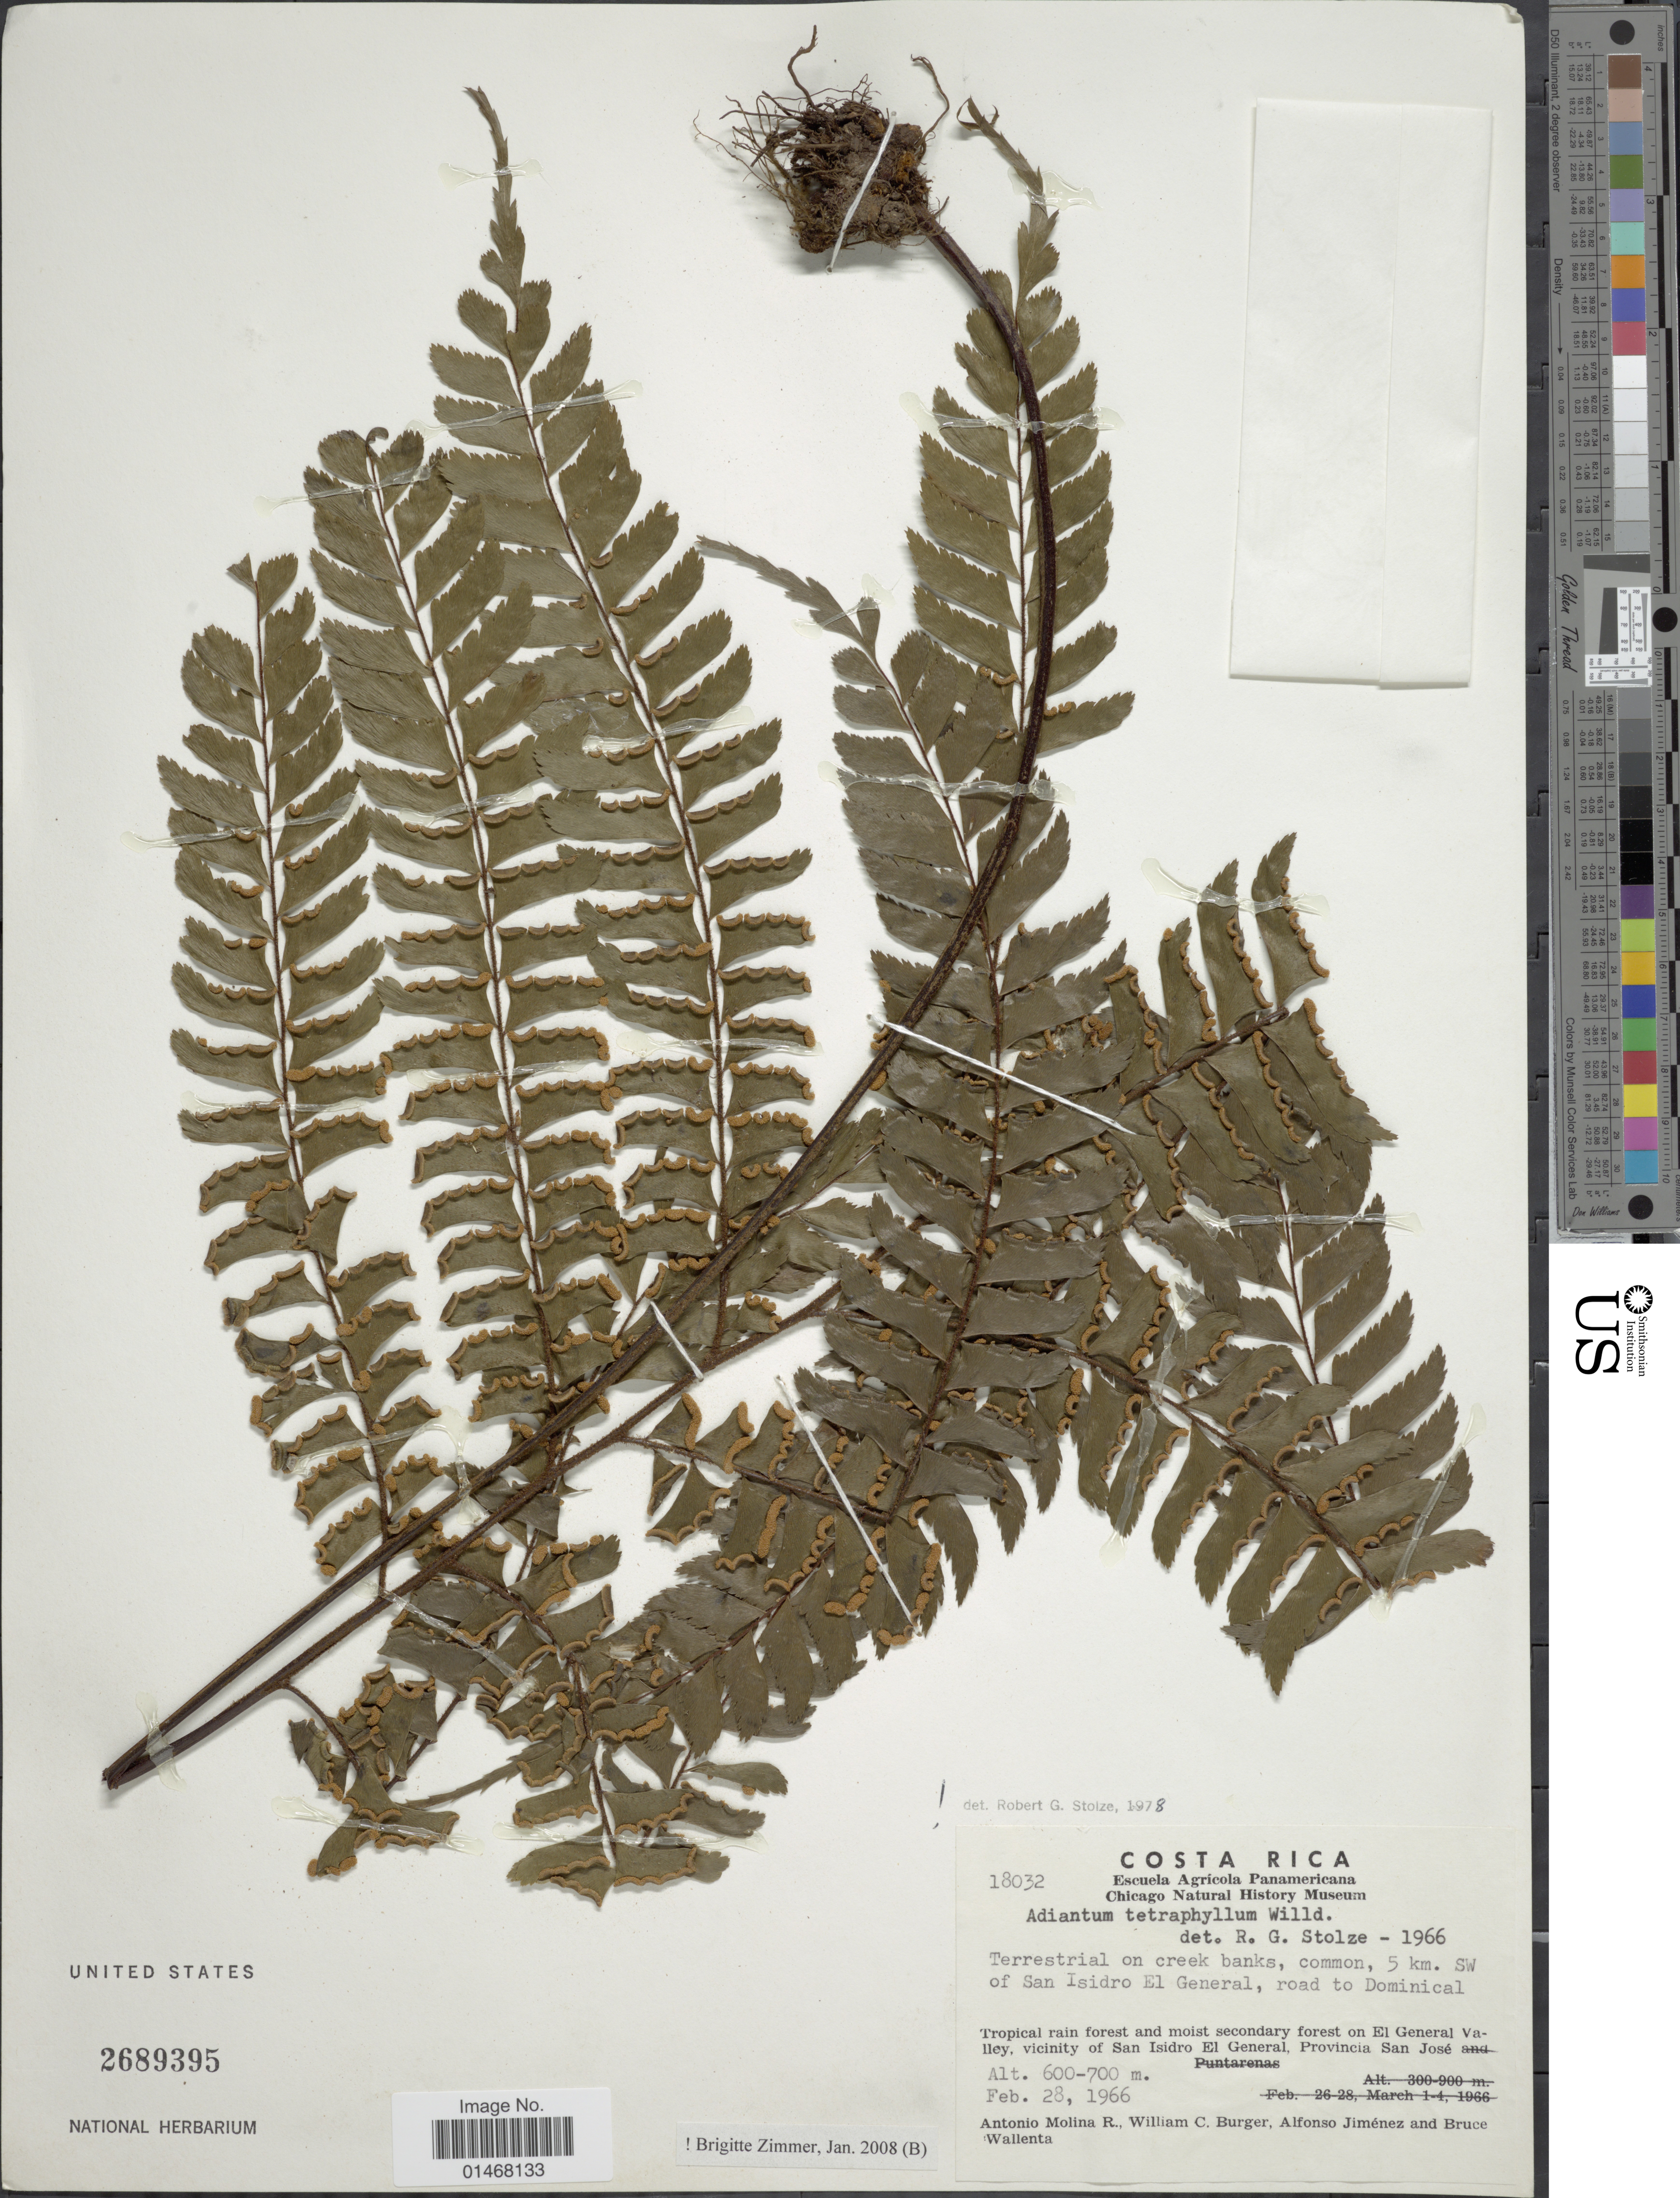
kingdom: Plantae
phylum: Tracheophyta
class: Polypodiopsida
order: Polypodiales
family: Pteridaceae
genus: Adiantum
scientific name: Adiantum tetraphyllum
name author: Humb. & Bonpl. ex Willd.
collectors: A. Molina R., W. Burger & A. Jiménez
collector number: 18032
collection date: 1966-02-28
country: Costa Rica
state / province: San José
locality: Terrestrial on creek banks, common, 5 km SW of San Isidro El General, road to Dominical, Tropical rainforest and moist secondary forest on El General Valley, vicinity of San isidro El General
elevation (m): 600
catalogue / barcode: US 2689395